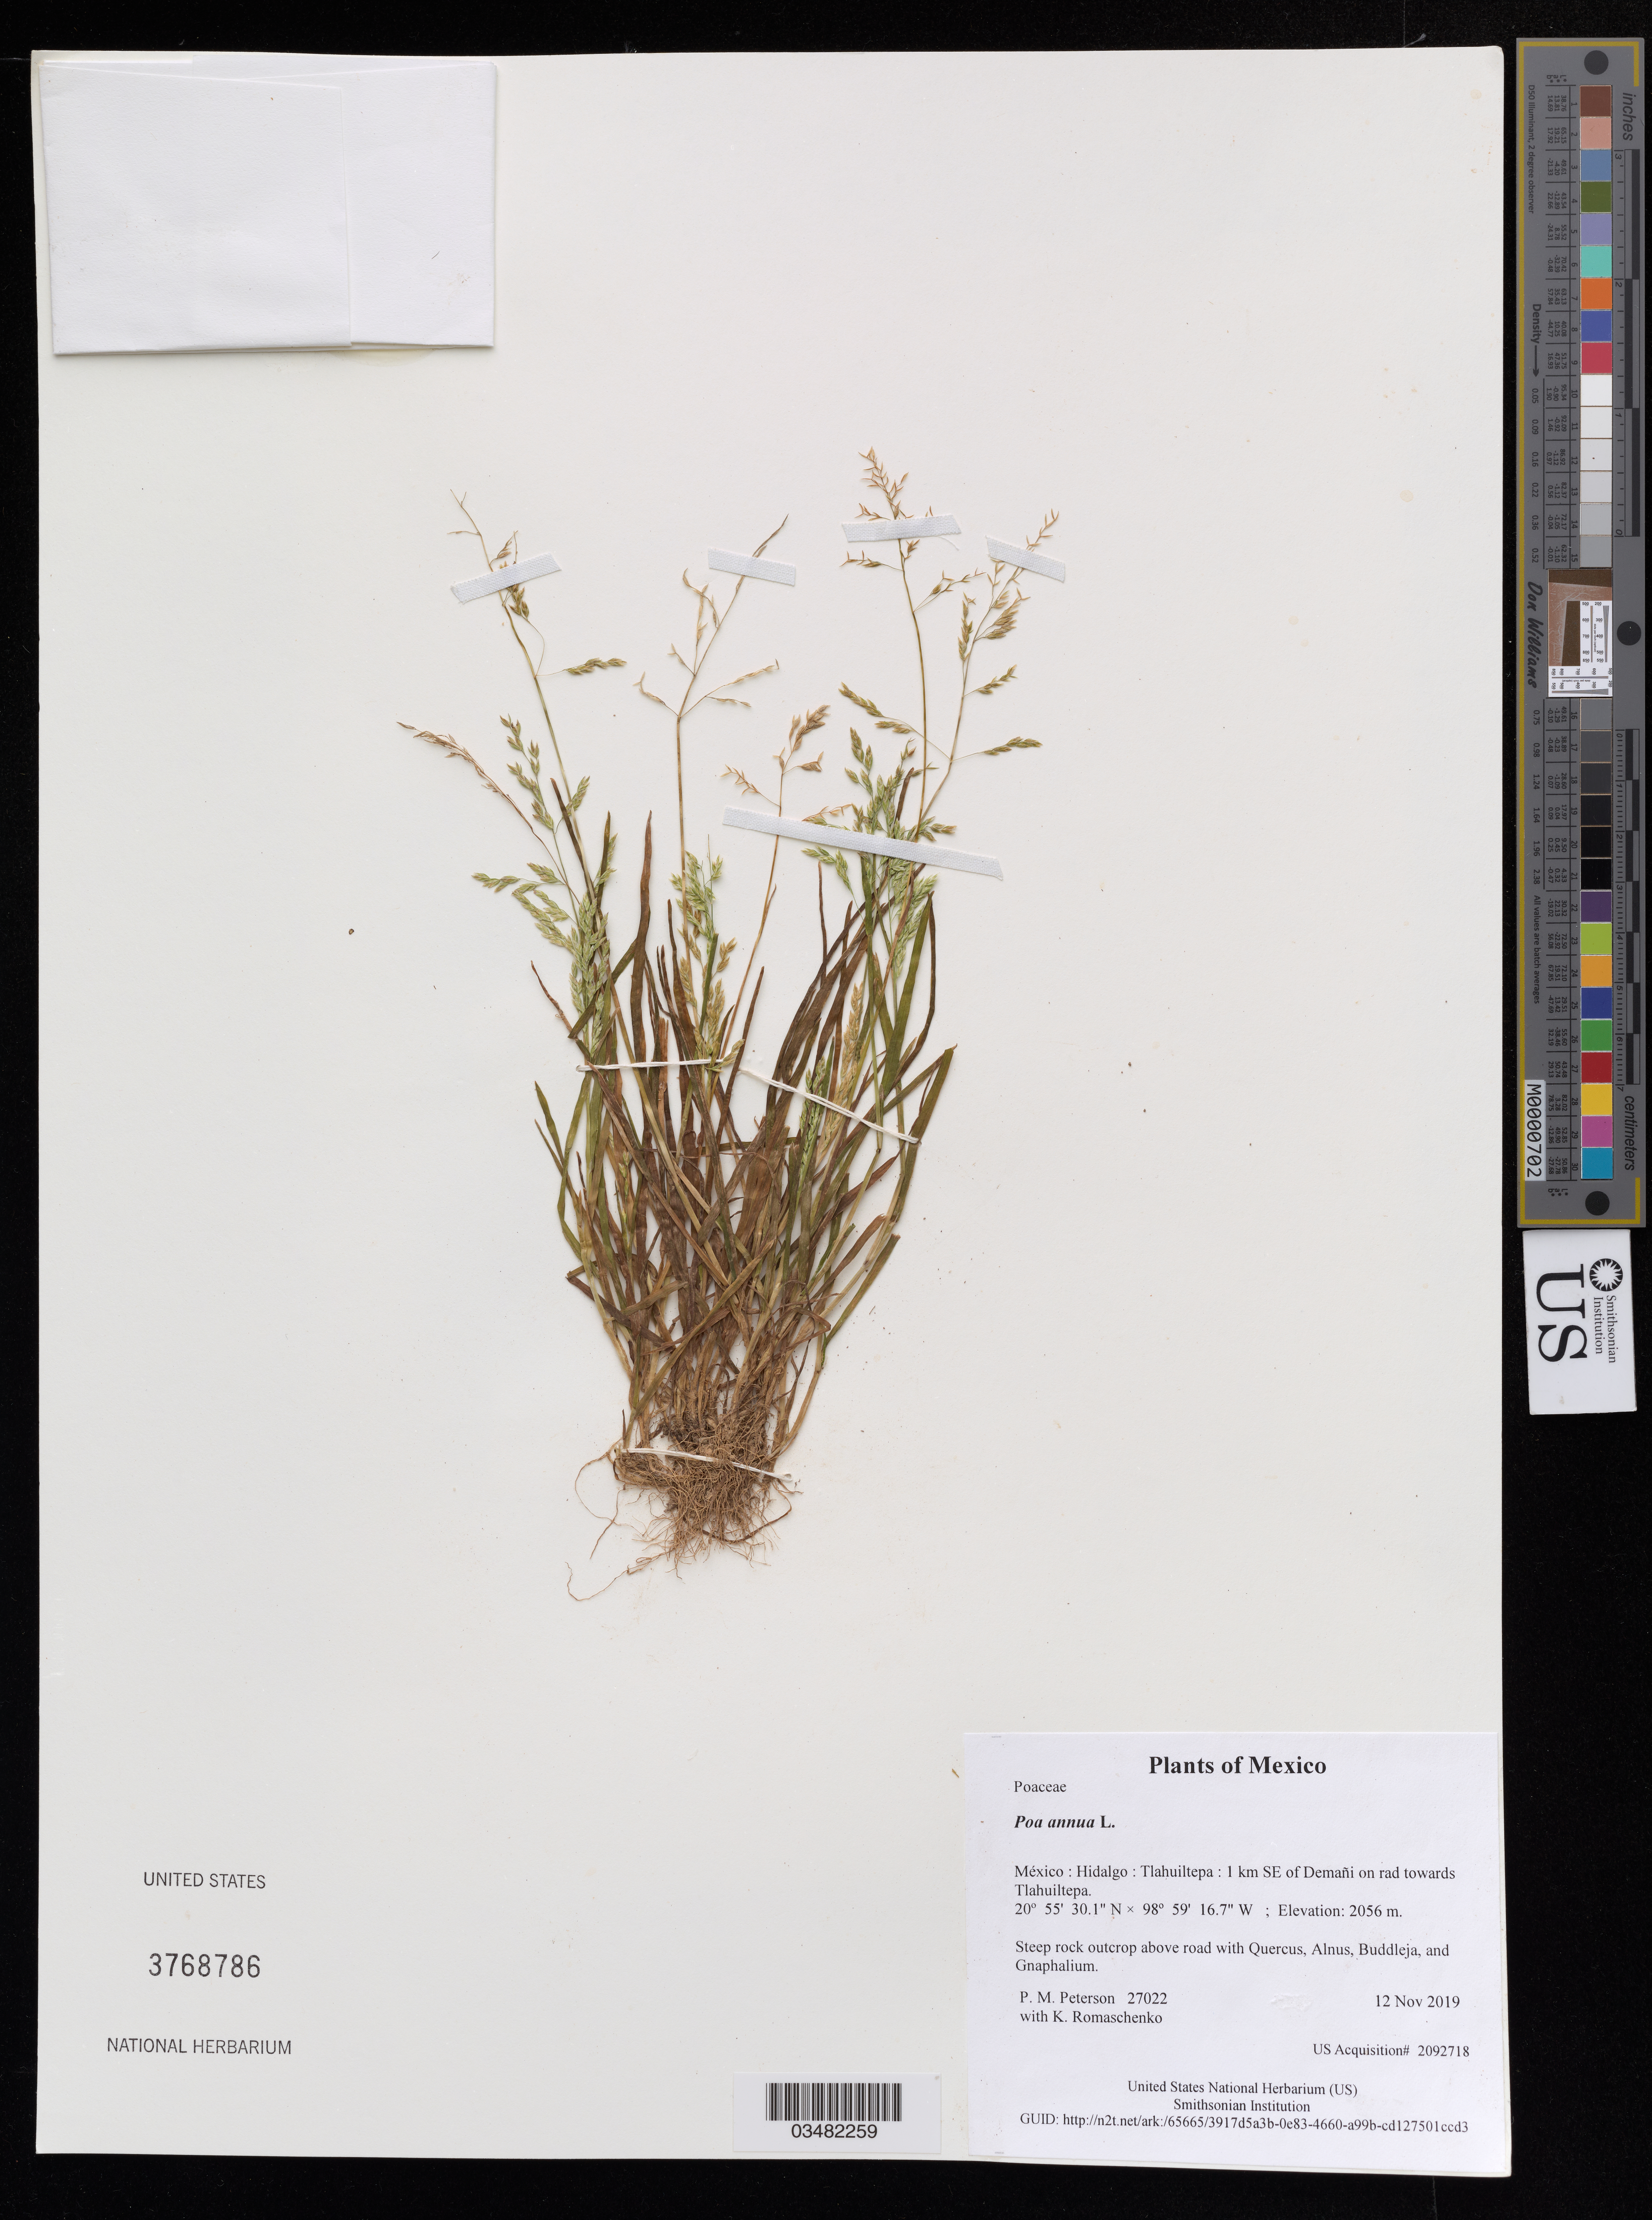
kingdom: Plantae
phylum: Tracheophyta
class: Liliopsida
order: Poales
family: Poaceae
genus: Poa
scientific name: Poa annua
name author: L.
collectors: P. M. Peterson & K. Romaschenko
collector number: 27022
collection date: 2019-11-12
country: México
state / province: Hidalgo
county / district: Tlahuiltepa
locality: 1 km SE of Demañi on rad towards Tlahuiltepa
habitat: Steep rock outcrop above road with Quercus, Alnus, Buddleja, and Gnaphalium.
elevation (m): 2056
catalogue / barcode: US 3768786